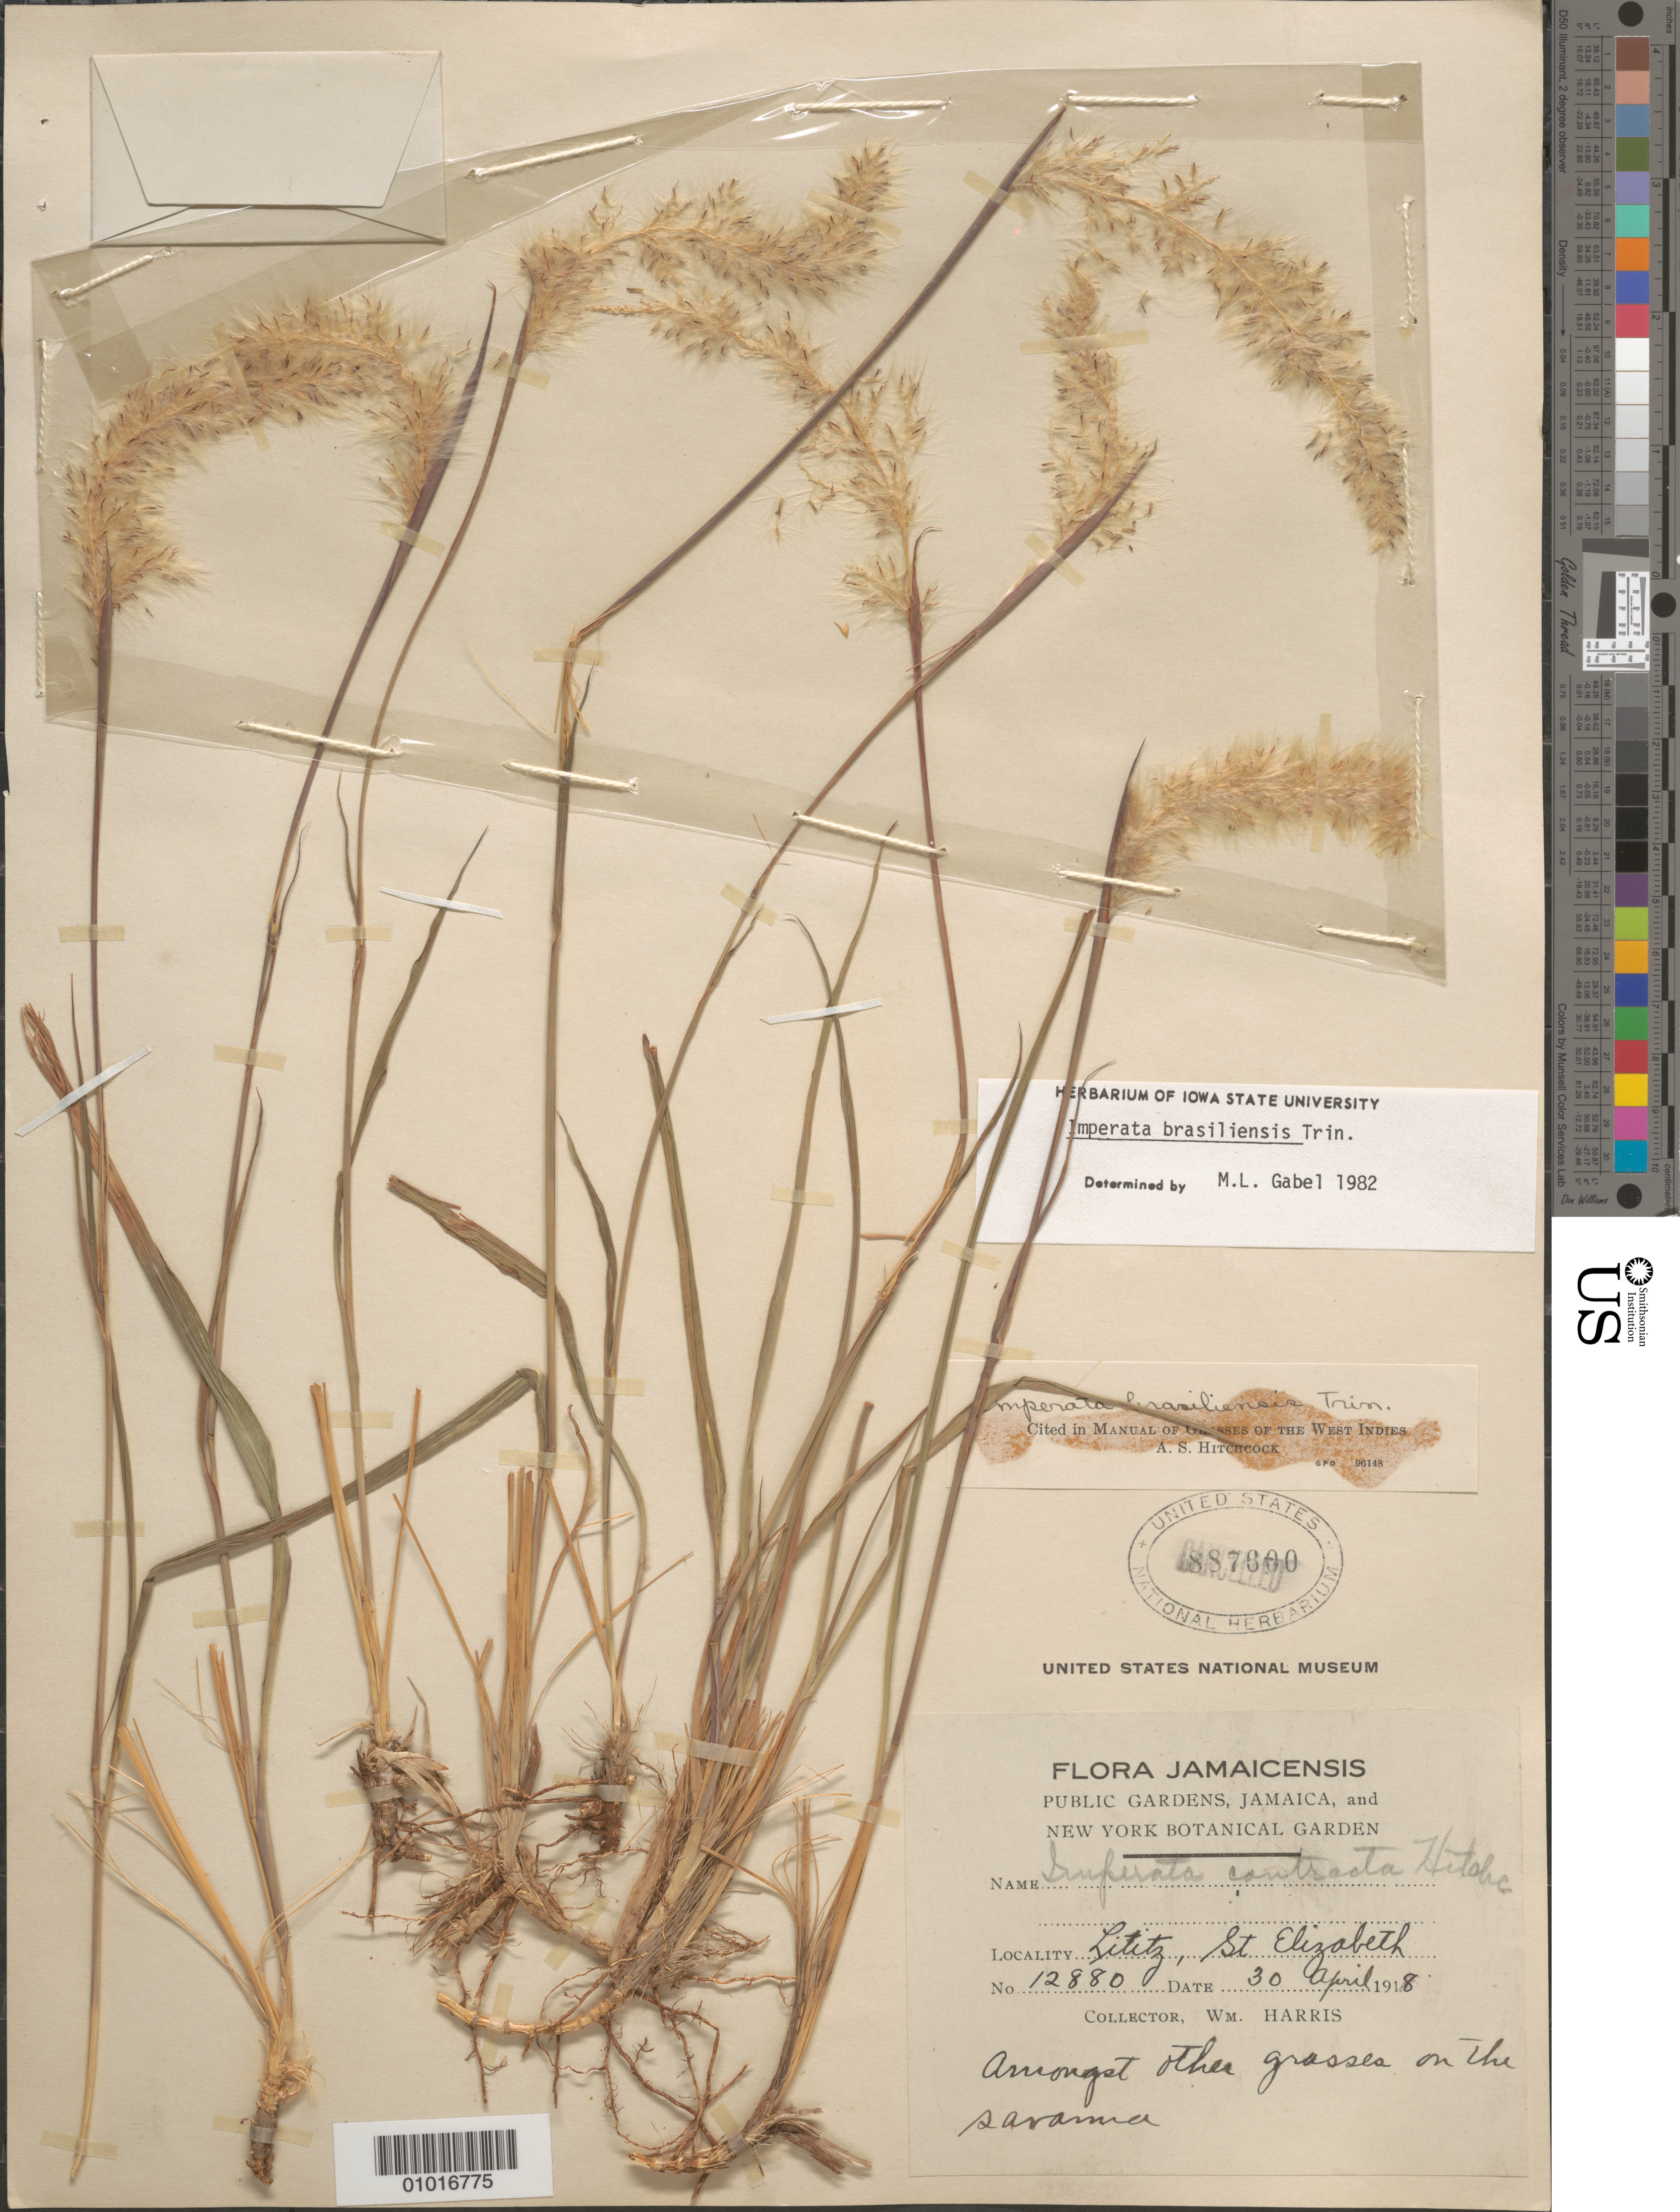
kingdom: Plantae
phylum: Tracheophyta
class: Liliopsida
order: Poales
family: Poaceae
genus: Imperata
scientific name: Imperata brasiliensis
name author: Trin.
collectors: W. Harris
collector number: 12880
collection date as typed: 30 Apr 1918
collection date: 1918-04-30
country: Jamaica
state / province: Saint Elizabeth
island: Jamaica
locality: Lititz, St. Elizabeth, Amongst the grasses on the savanna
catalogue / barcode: US 887600